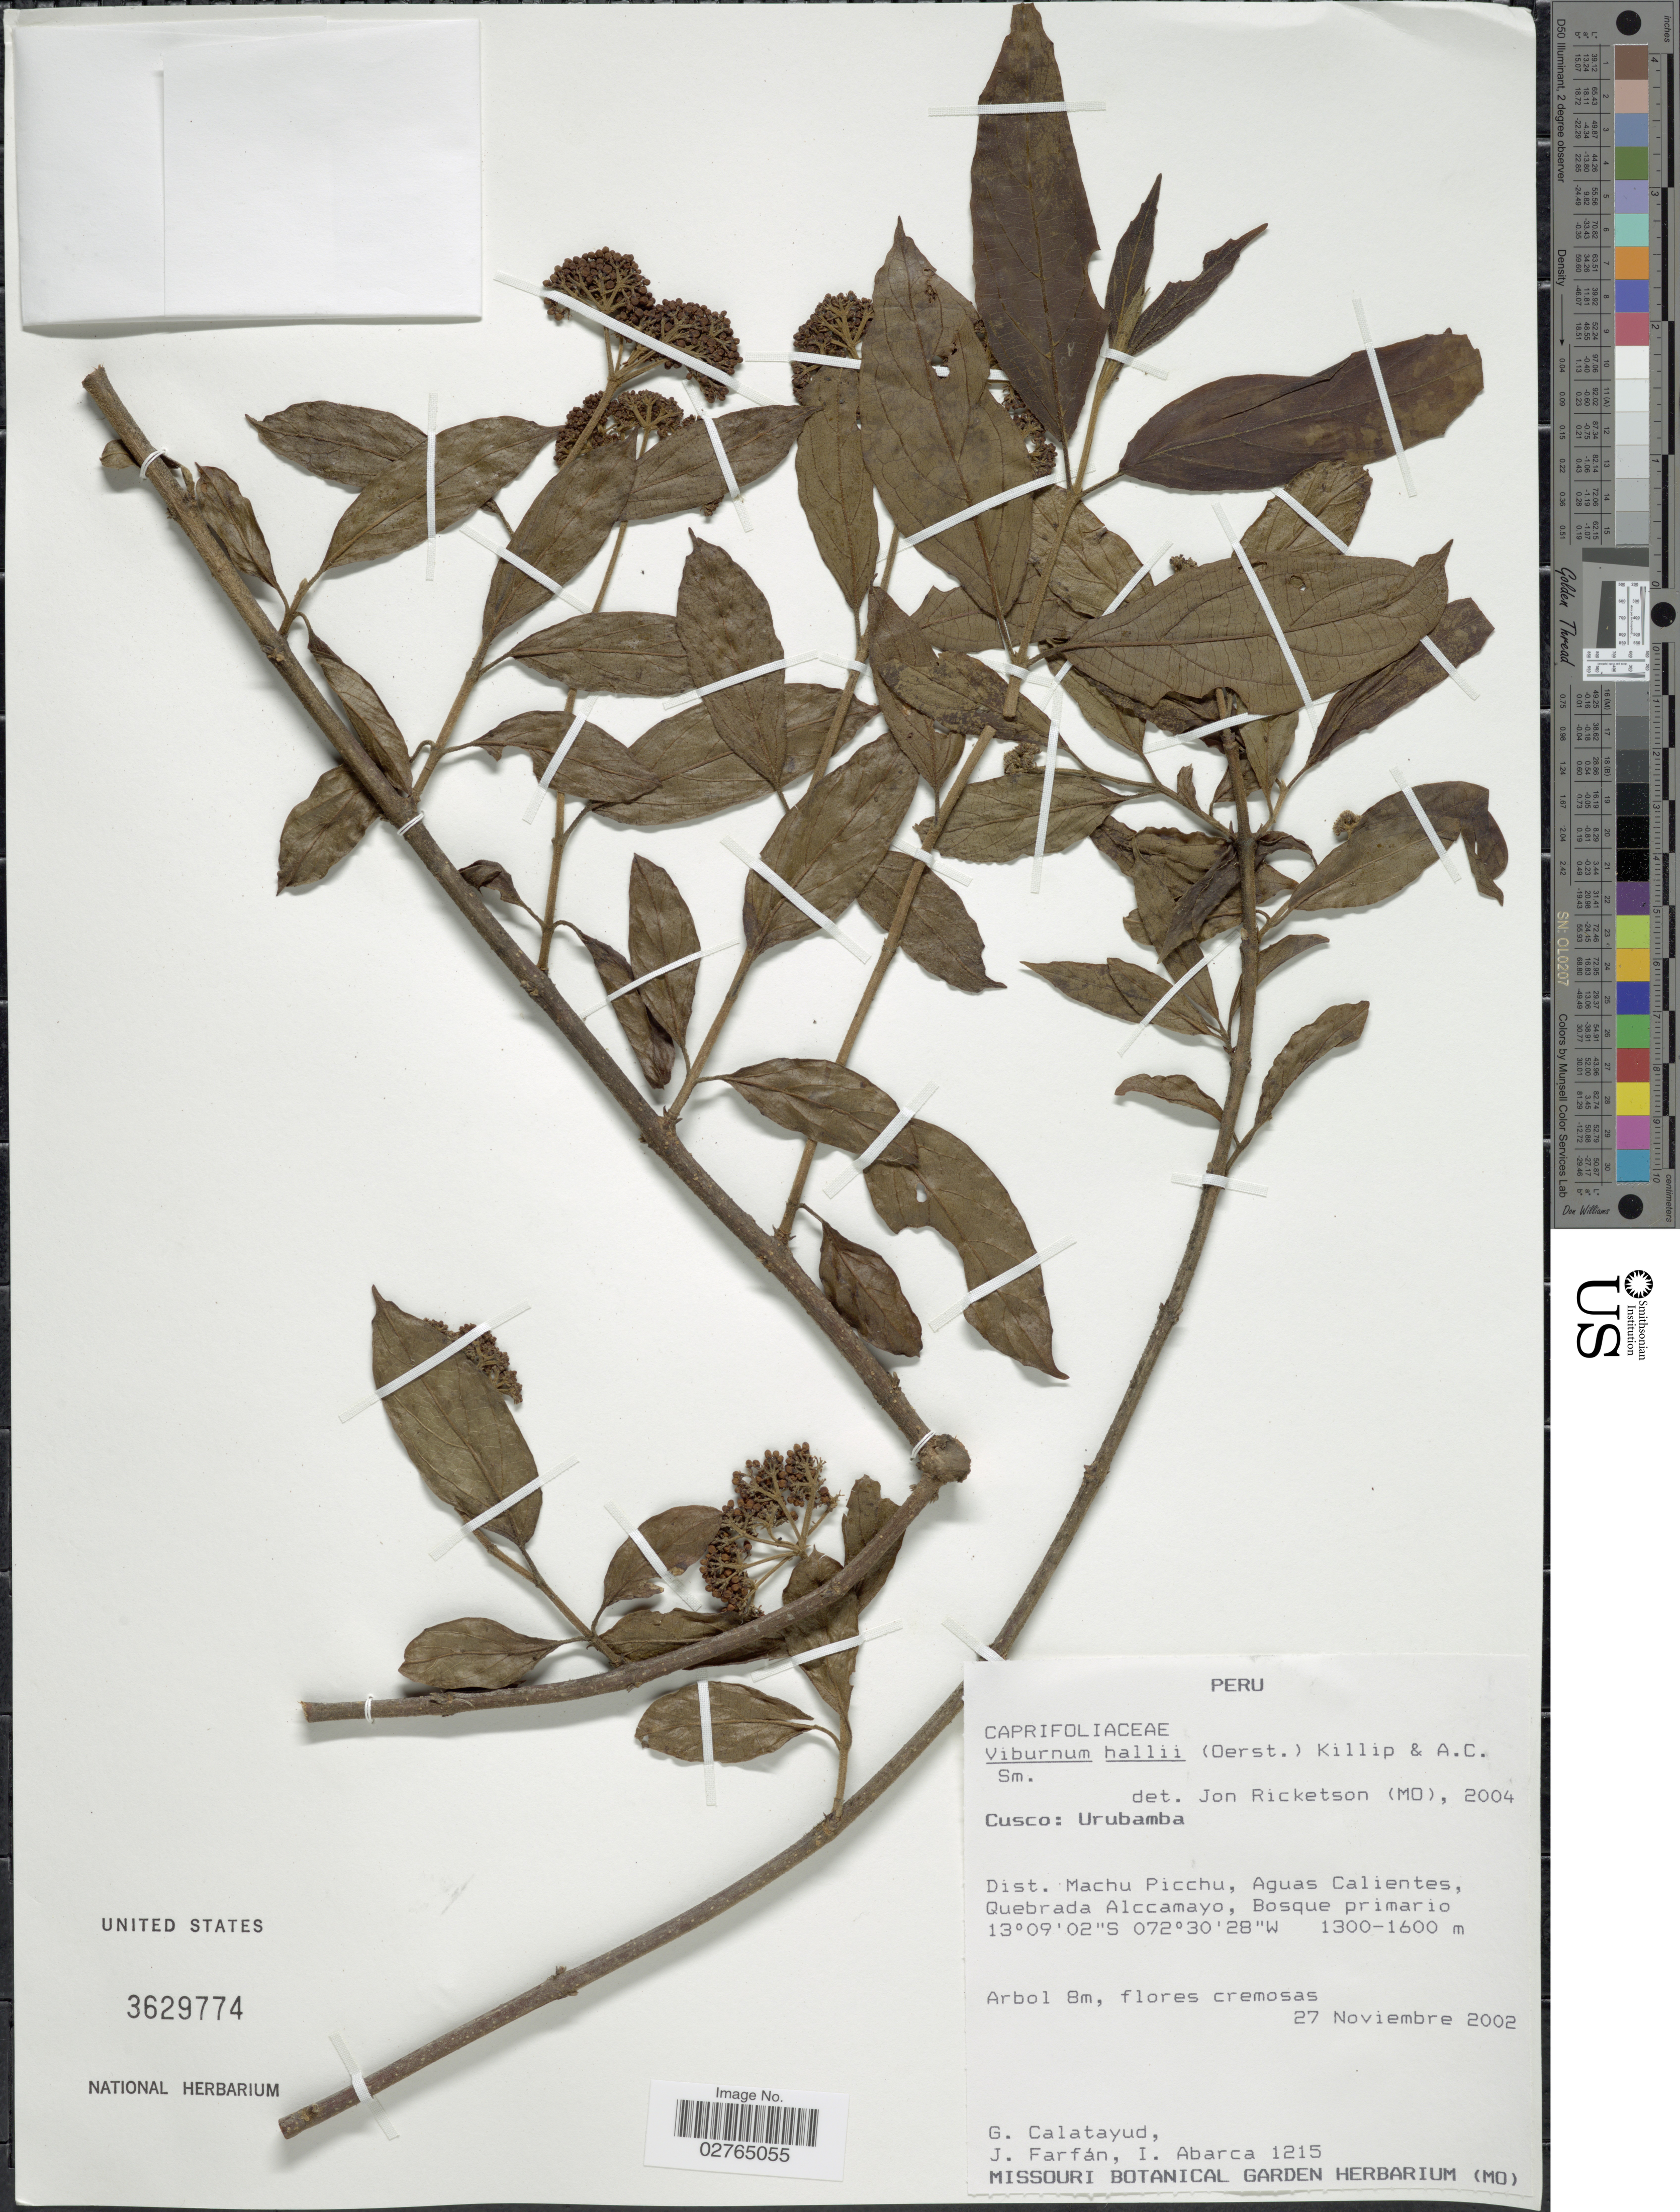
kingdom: Plantae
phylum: Tracheophyta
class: Magnoliopsida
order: Dipsacales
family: Viburnaceae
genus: Viburnum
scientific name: Viburnum hallii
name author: (Oerst.) Killip & A.C. Sm.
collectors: G. Calatayud, J. Farfán & I. Abarca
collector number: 1215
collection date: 2002-11-27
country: Peru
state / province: Cusco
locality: Urubamba. Dist. Machu Picchu, Aguas Calientes, Quebrada Alccamayo.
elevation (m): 1300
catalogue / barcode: US 3629774